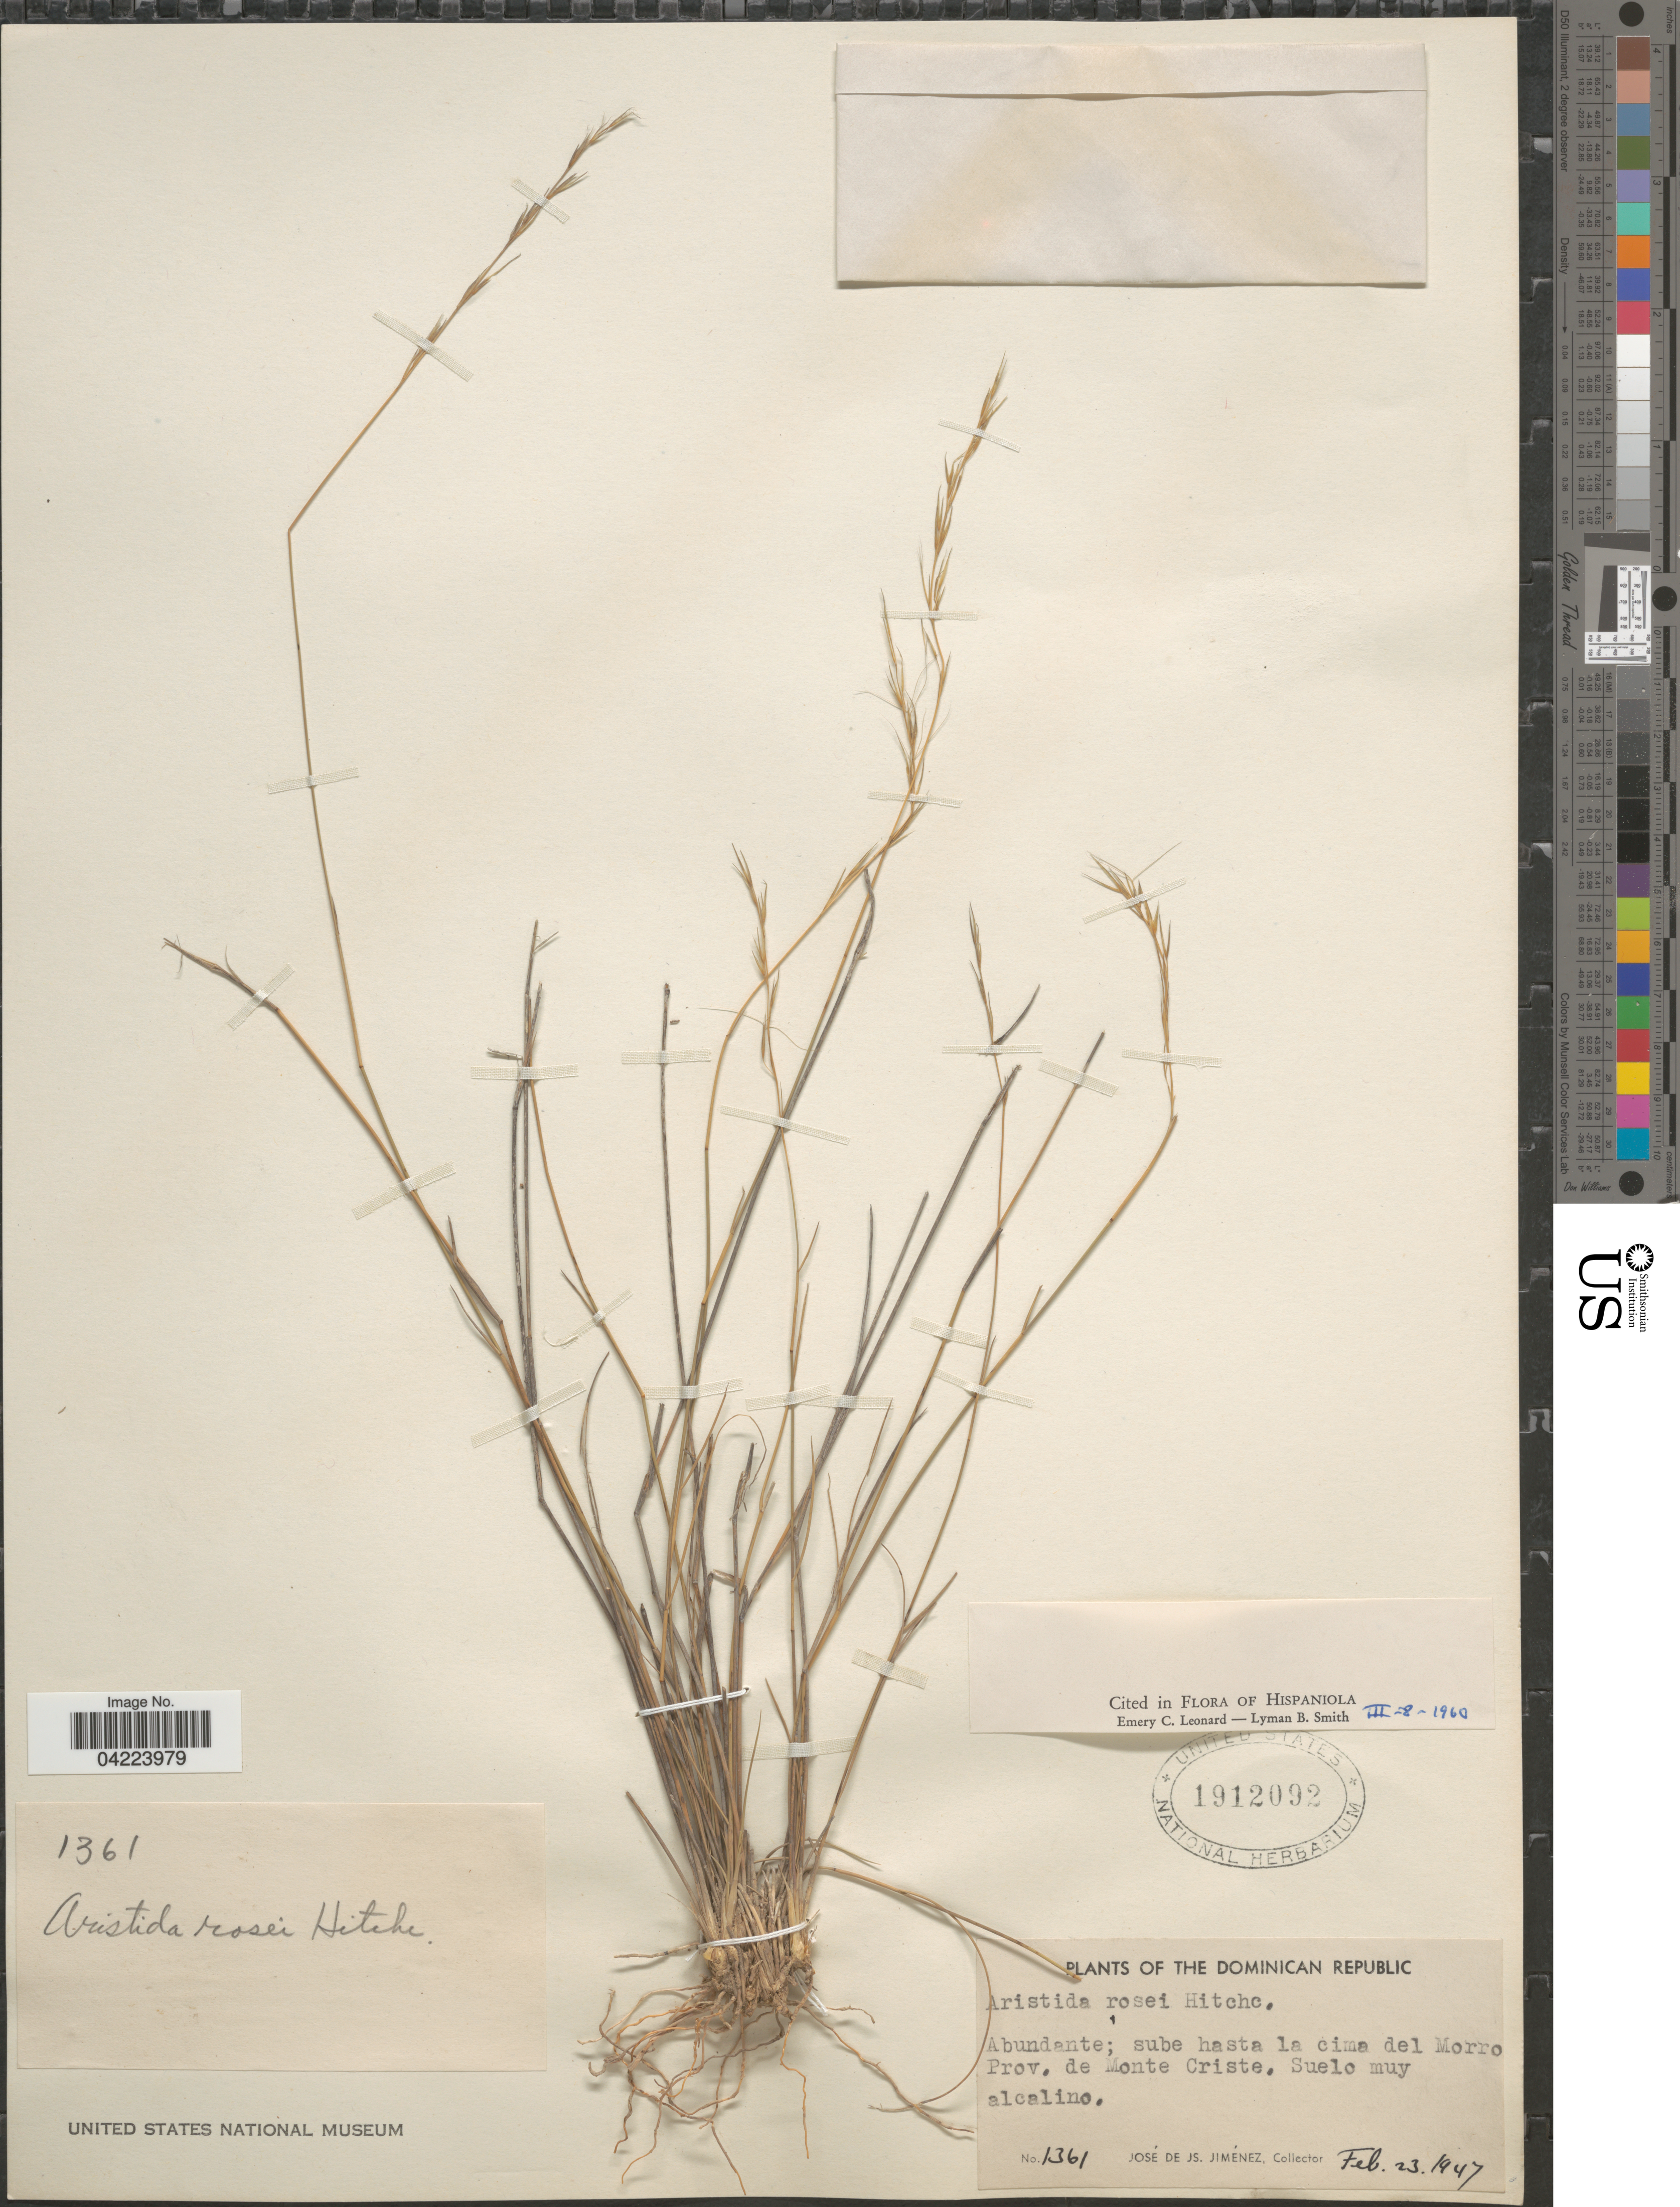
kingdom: Plantae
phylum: Tracheophyta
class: Liliopsida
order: Poales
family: Poaceae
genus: Aristida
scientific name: Aristida rosei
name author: Hitchc.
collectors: J. J. Jiménez Almonte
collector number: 1361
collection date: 1947-02-23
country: Dominican Republic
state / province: Monte Cristi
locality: Sube hasta la cima del Morro prov. de Monte Criste, Suelo muy alcalino.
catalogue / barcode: US 1912092